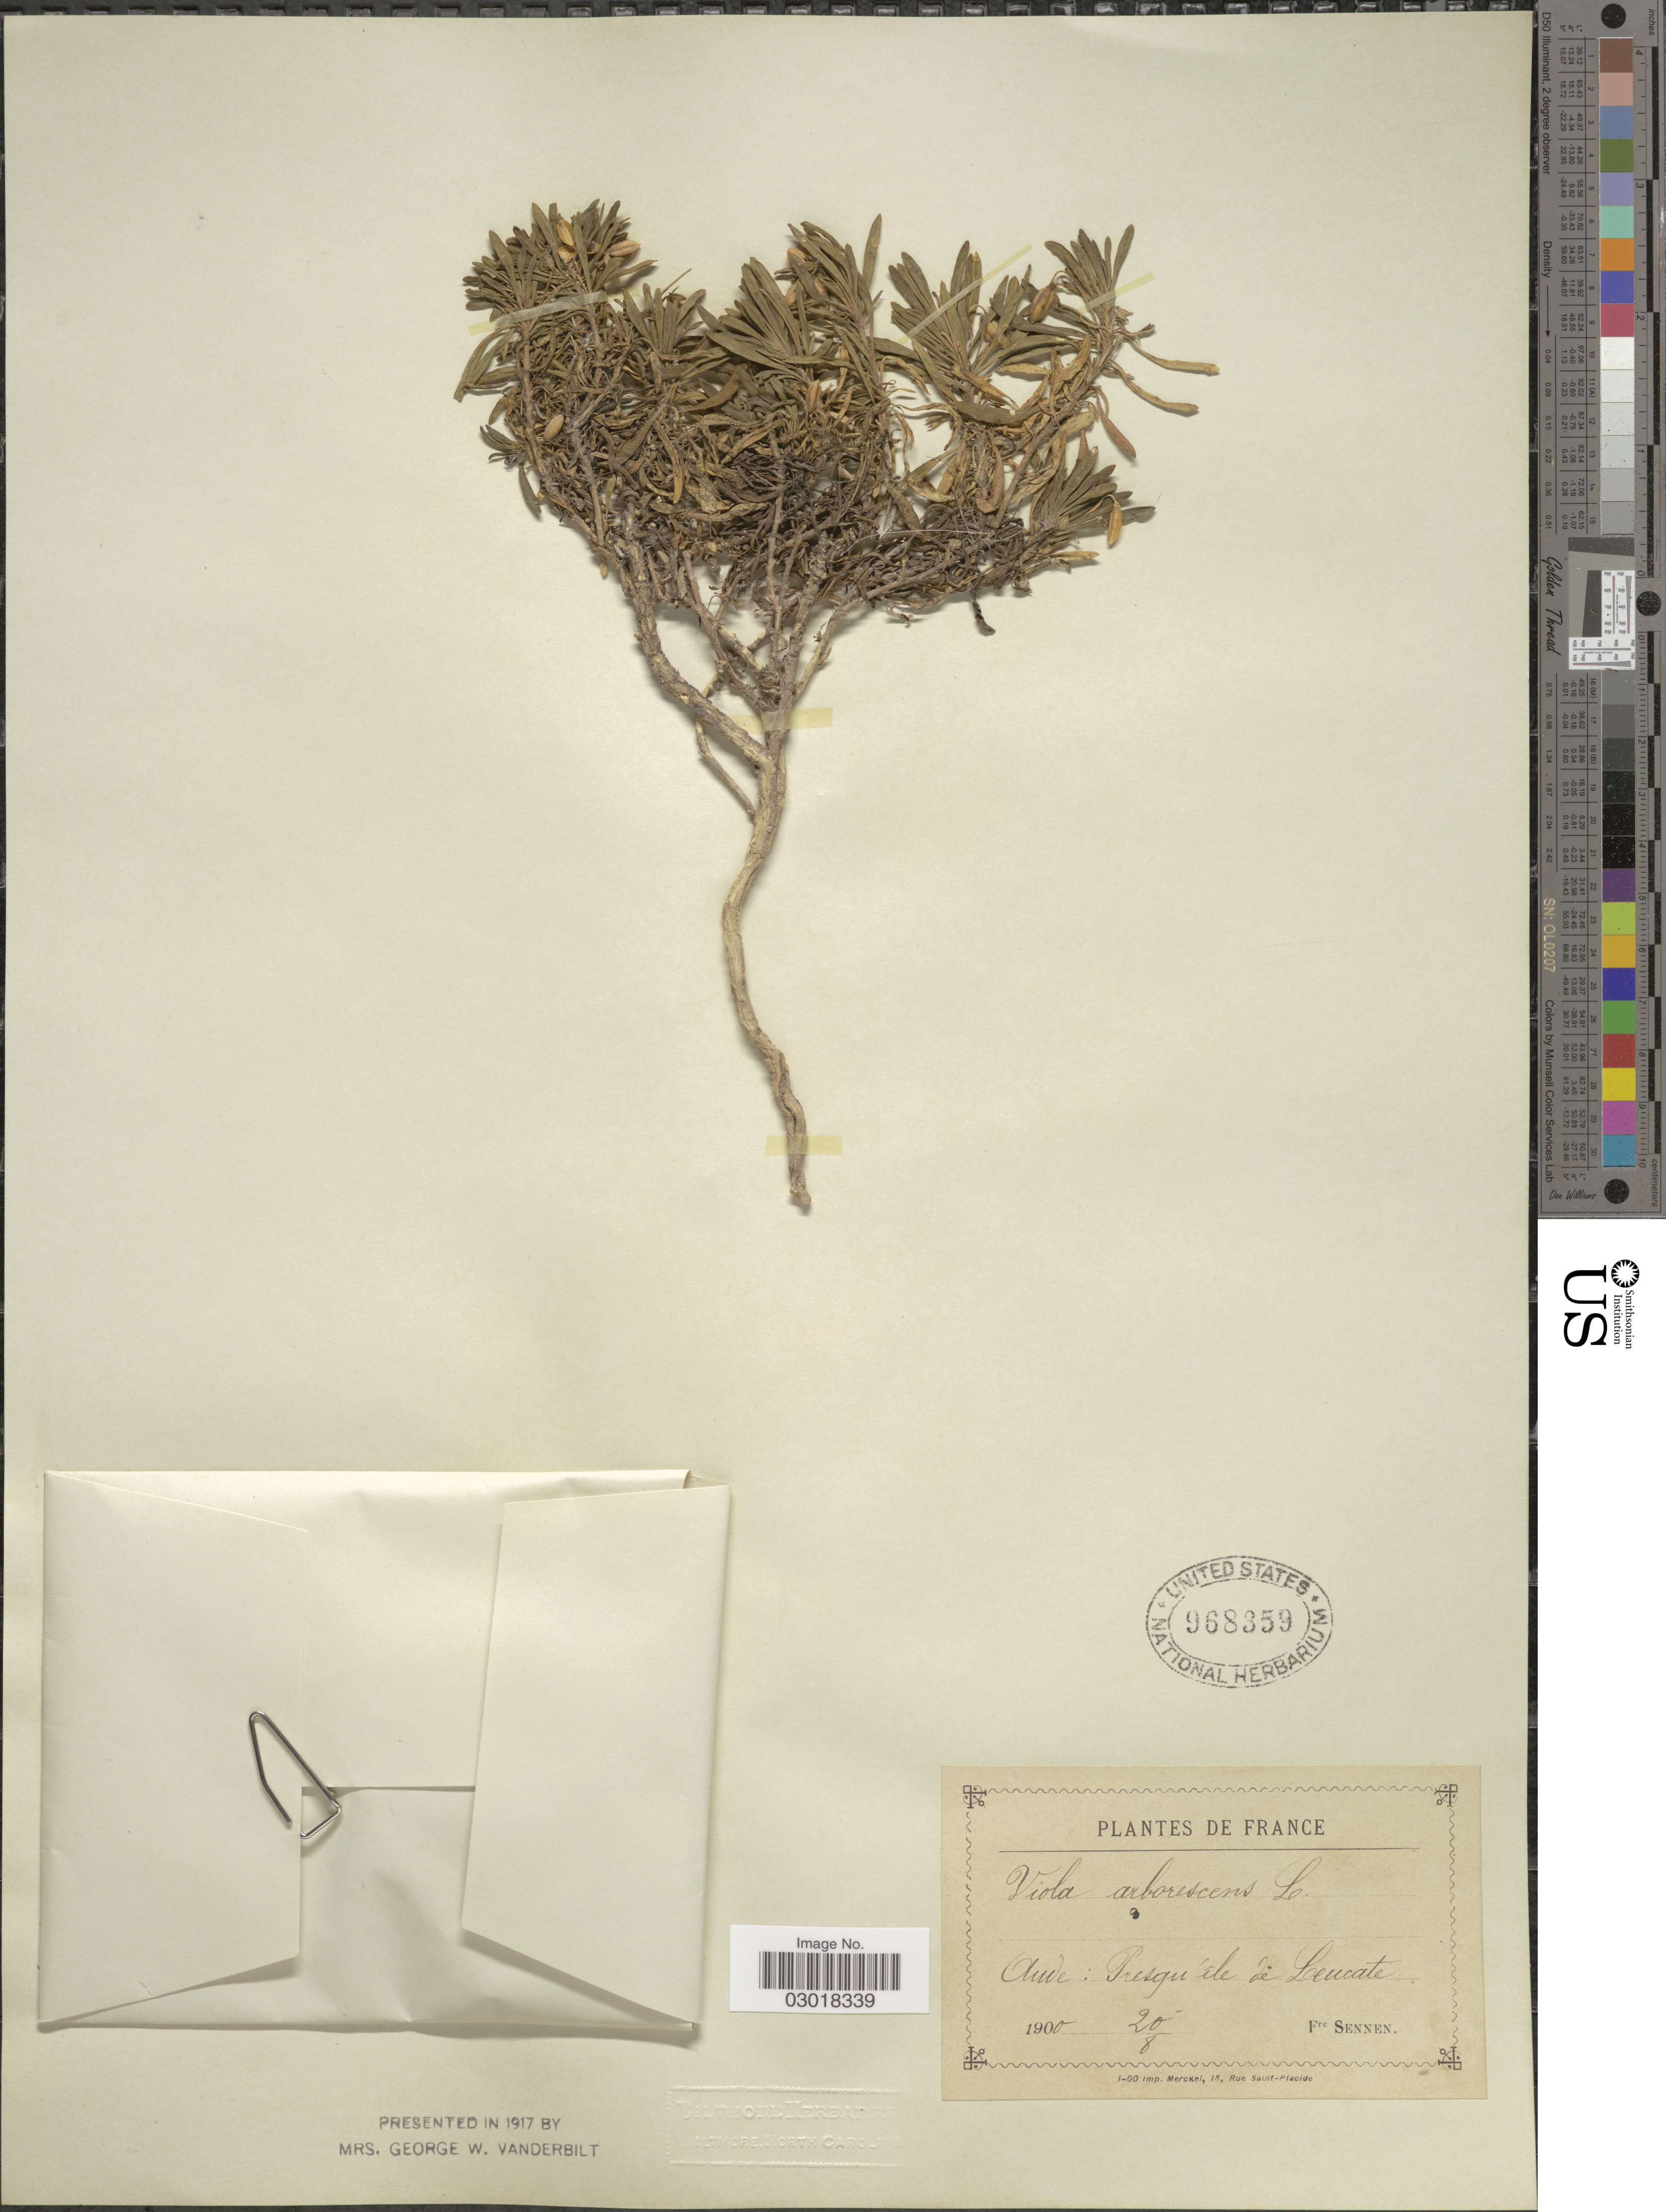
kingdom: Plantae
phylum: Tracheophyta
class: Magnoliopsida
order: Malpighiales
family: Violaceae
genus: Viola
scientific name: Viola arborescens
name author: L.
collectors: E. Sennen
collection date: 1900-08-20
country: France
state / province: Occitanie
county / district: Aude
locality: Aude: Prequ 'île de Leucate.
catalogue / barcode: US 968359